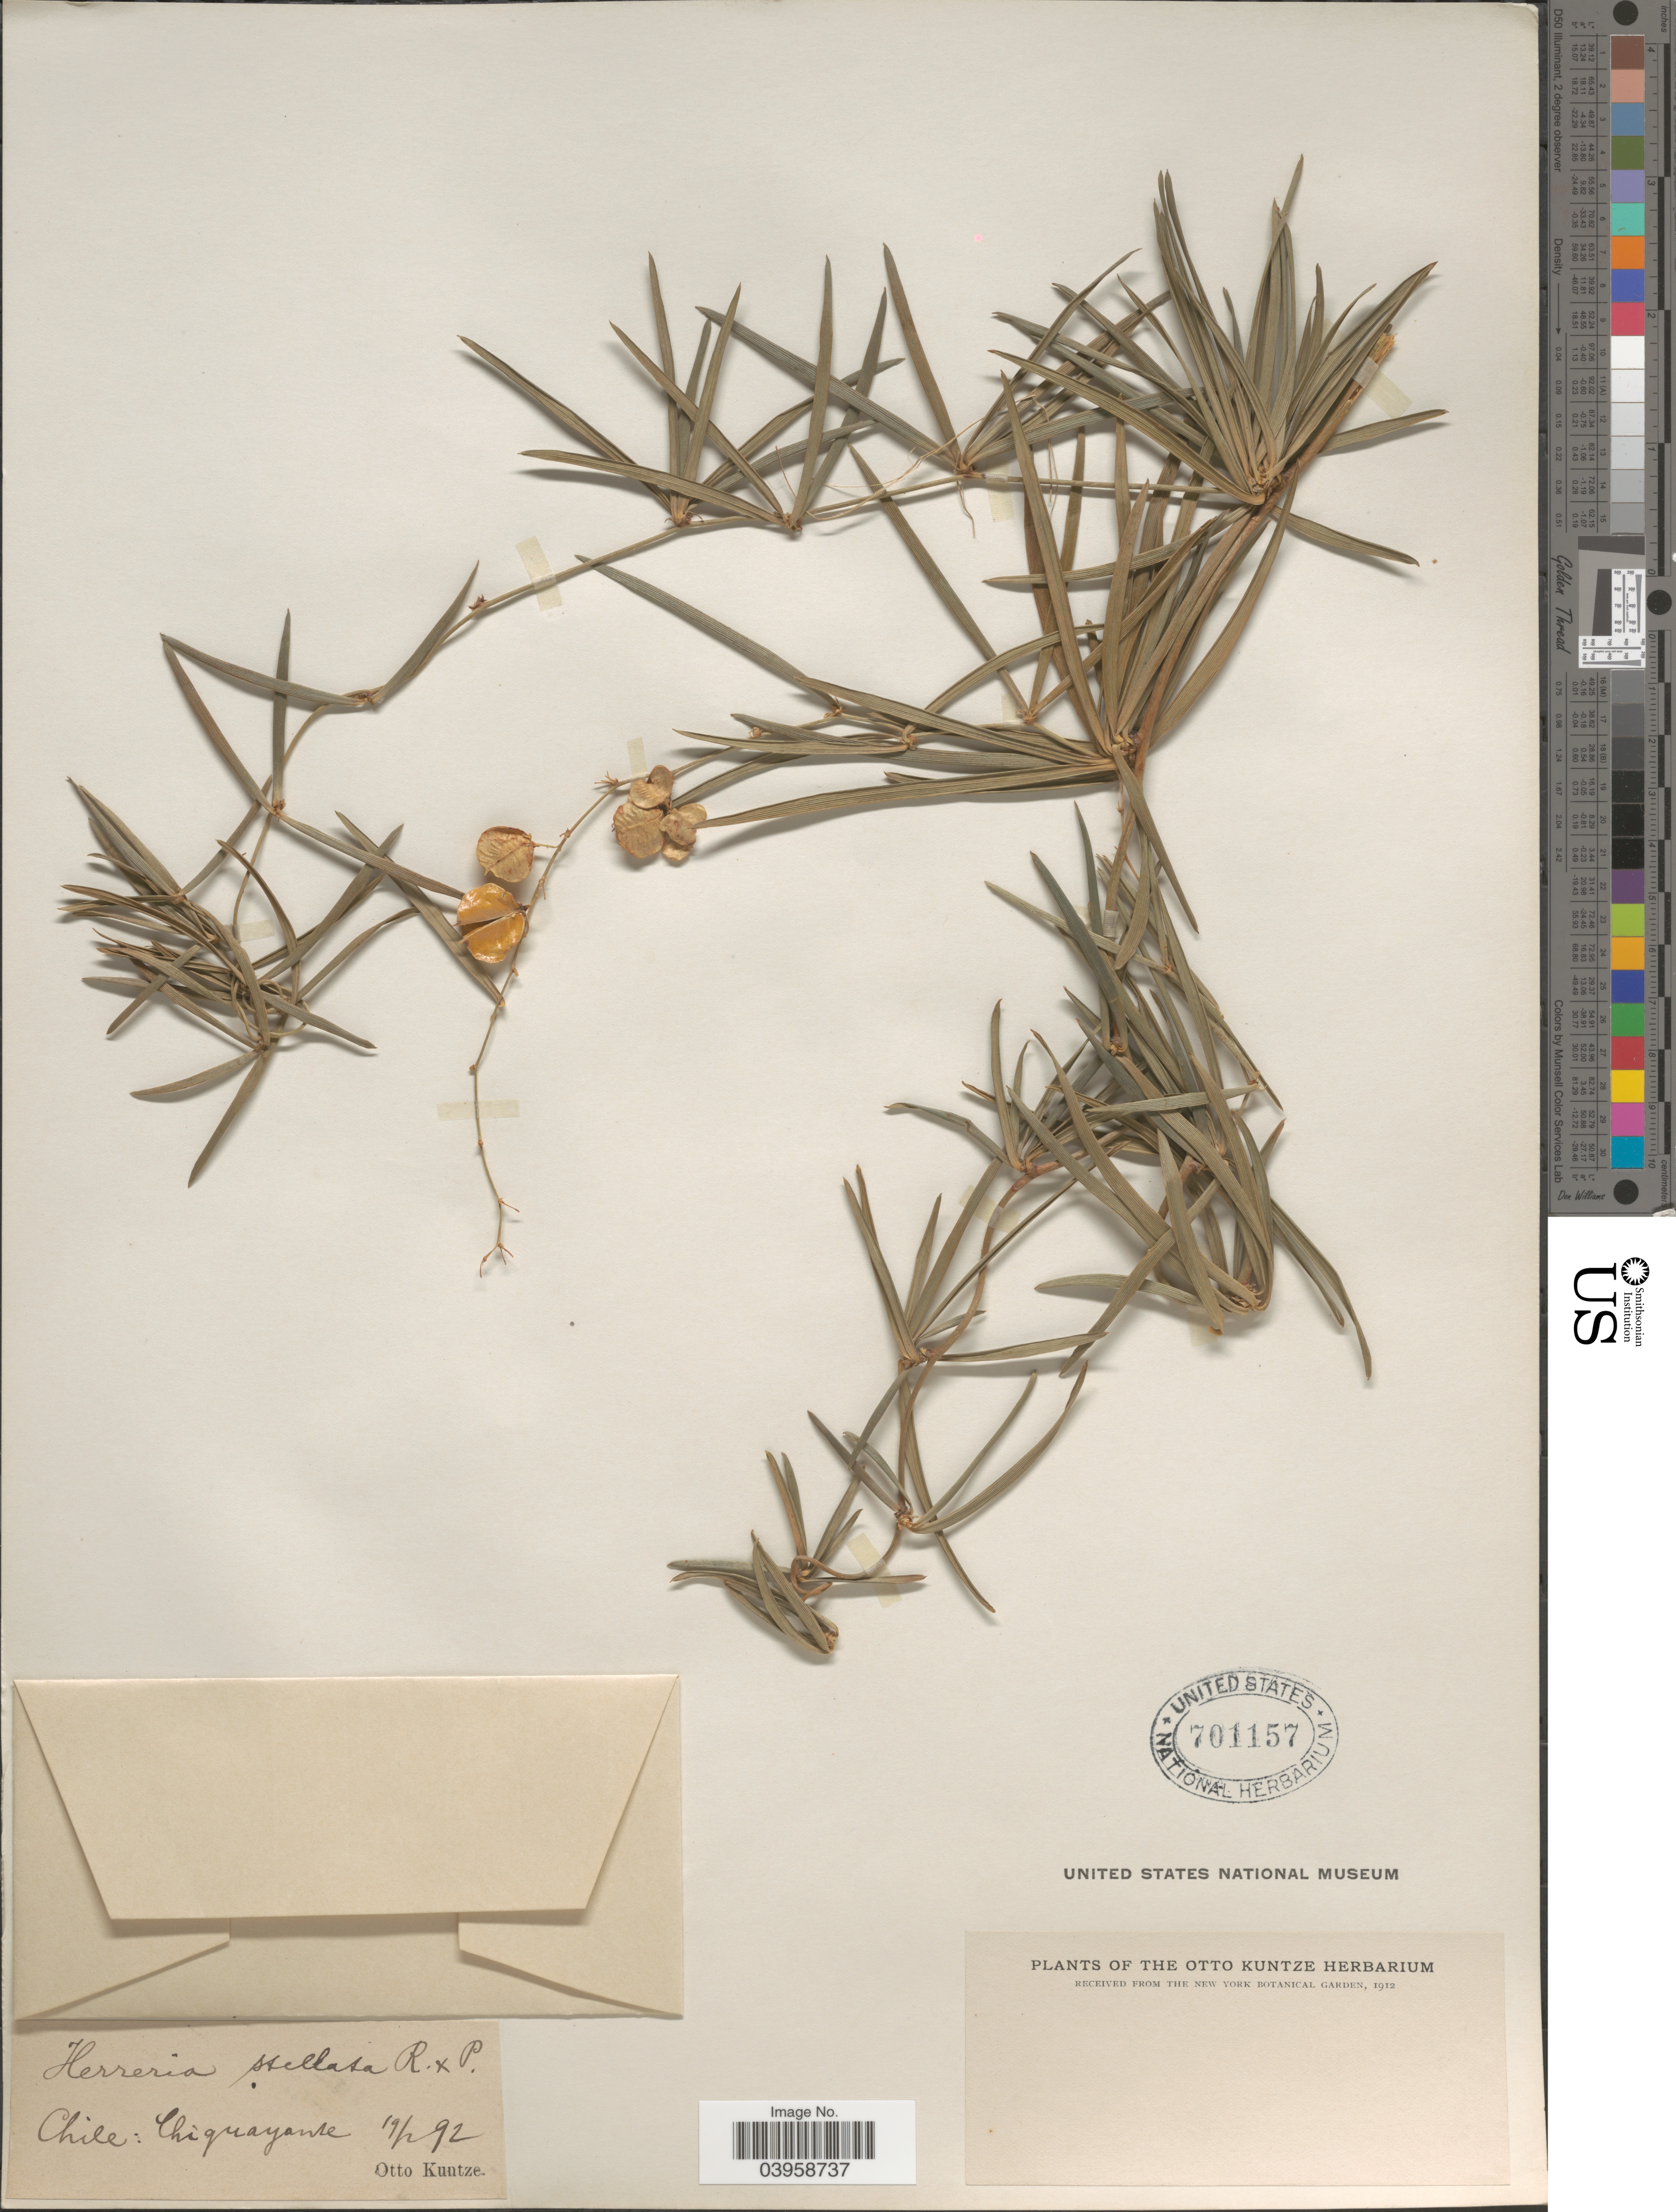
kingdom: Plantae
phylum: Tracheophyta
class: Liliopsida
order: Asparagales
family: Asparagaceae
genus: Herreria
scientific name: Herreria stellata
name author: Ruiz & Pav.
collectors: C.E.O. Kuntze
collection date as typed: Transcribed d/m/y: 19/2/92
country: Chile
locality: Chiguayante.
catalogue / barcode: US 701157